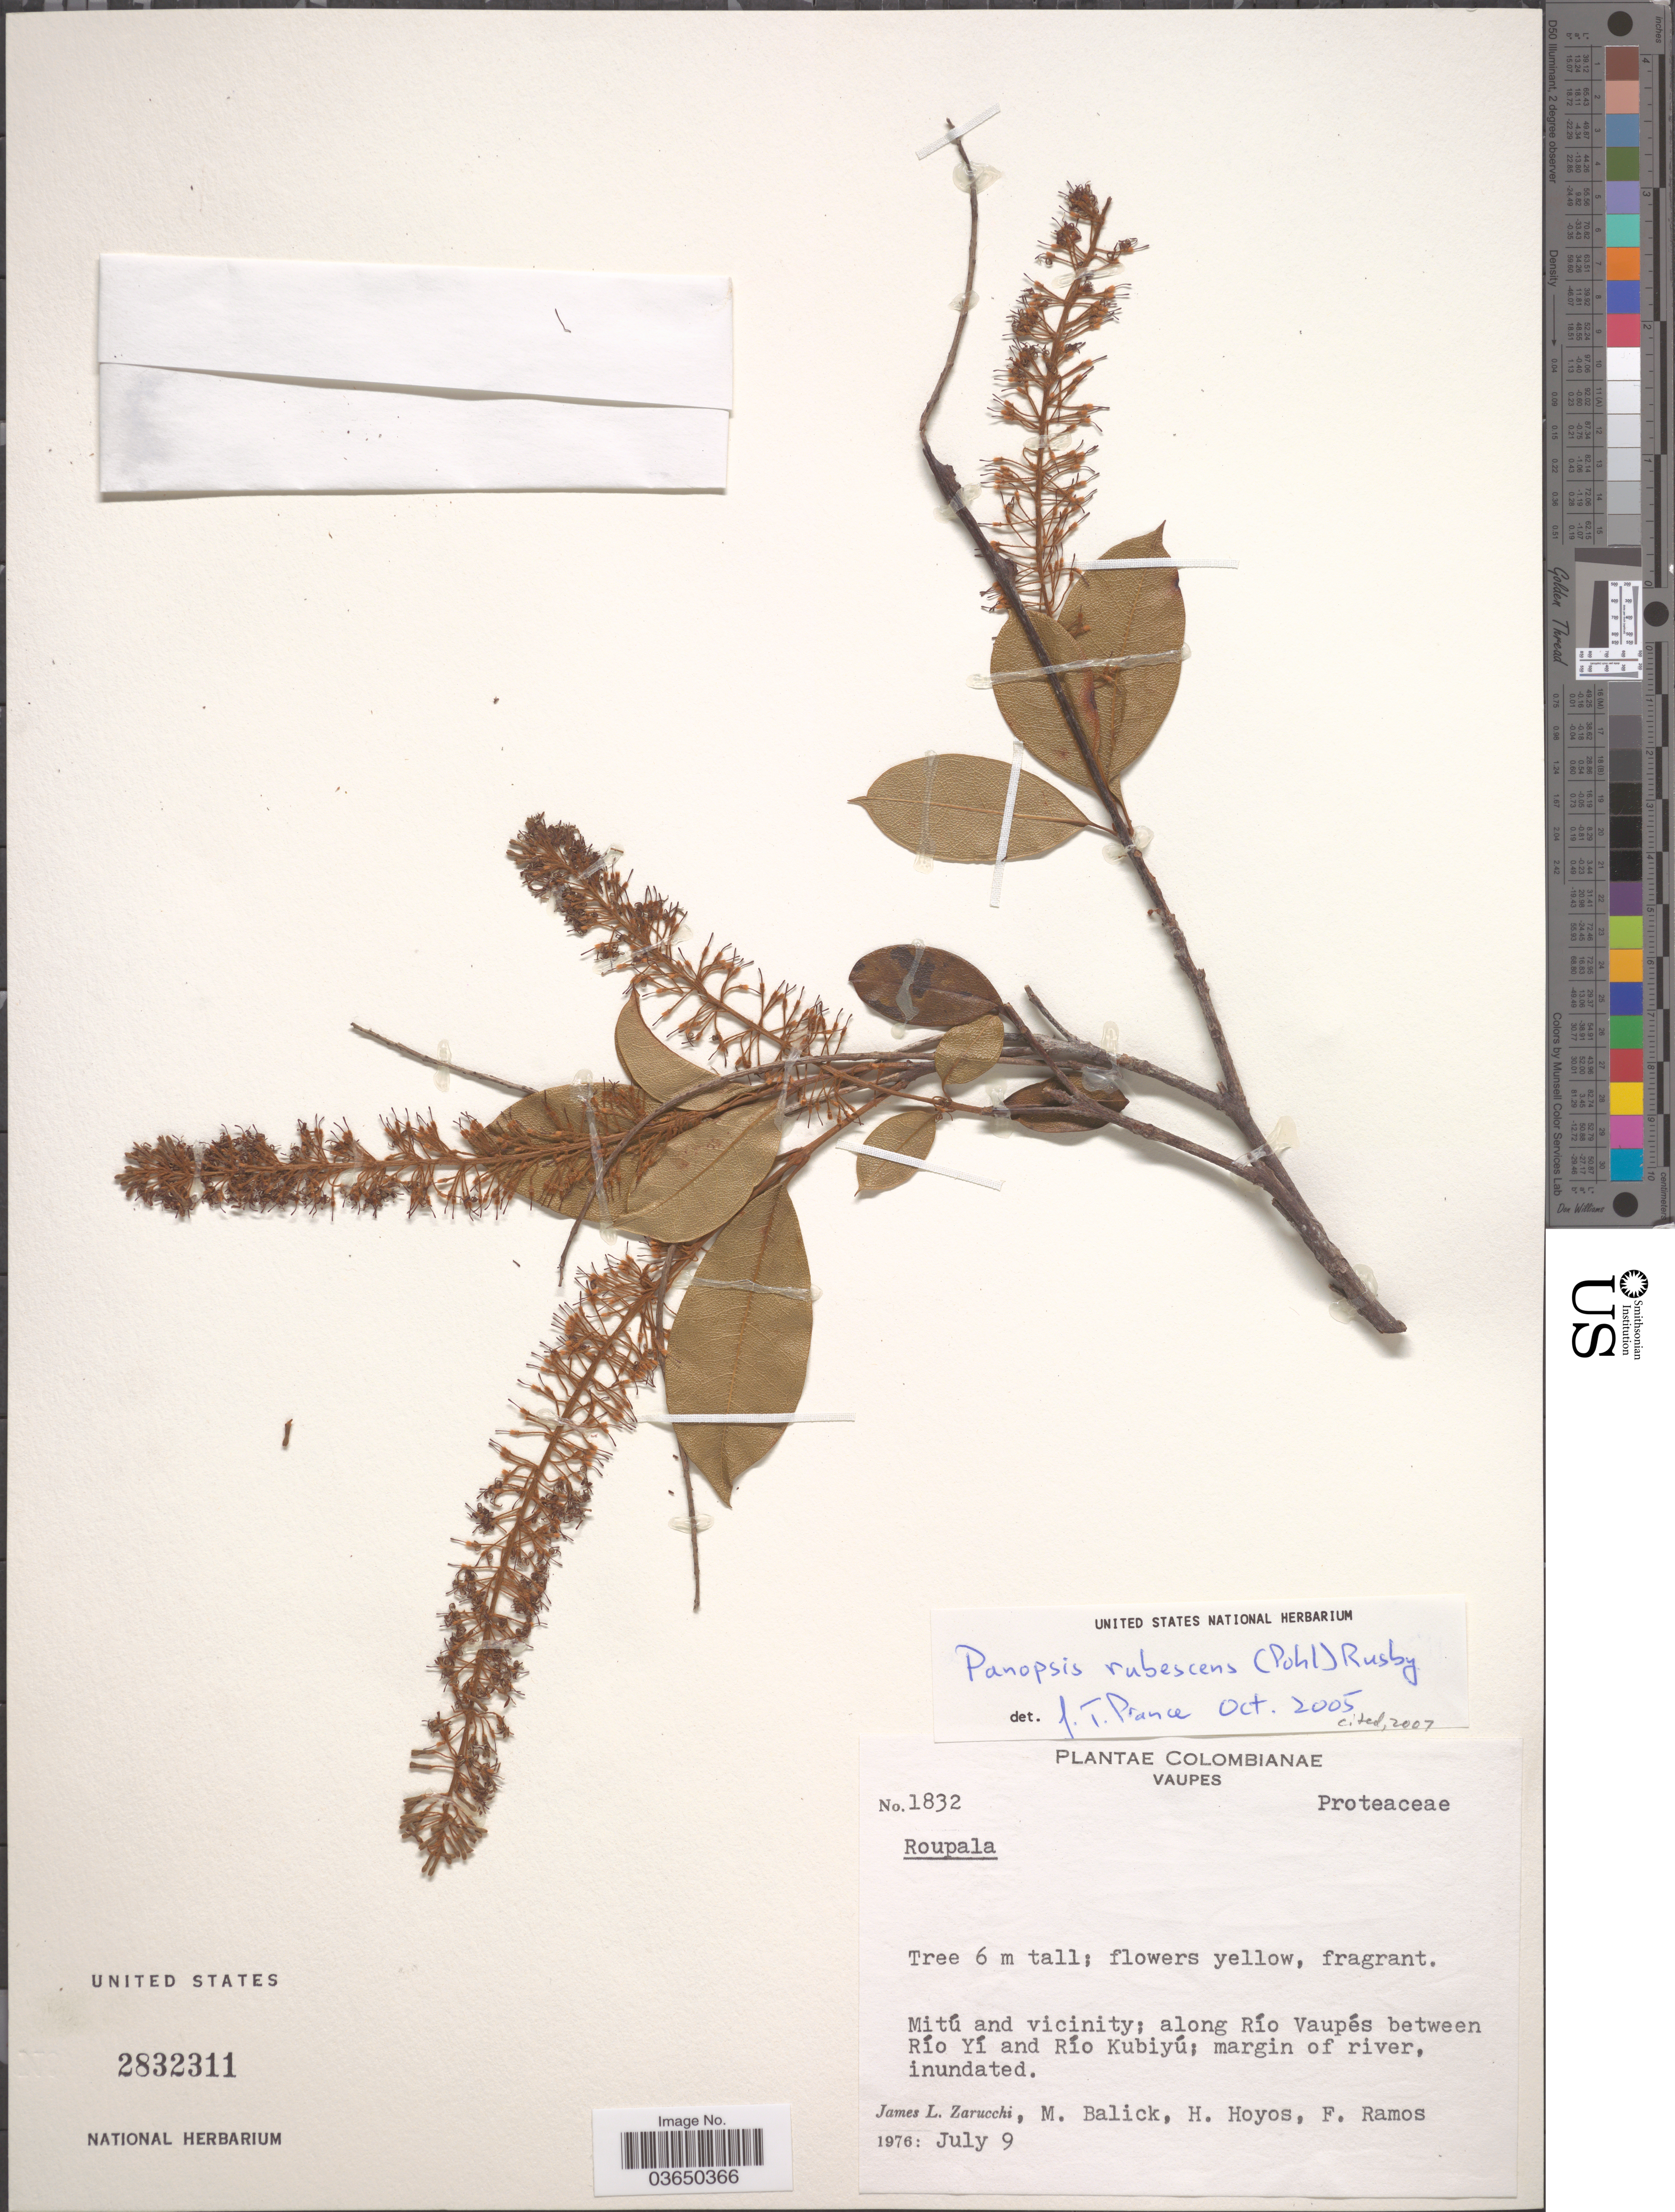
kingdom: Plantae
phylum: Tracheophyta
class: Magnoliopsida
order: Proteales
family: Proteaceae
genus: Panopsis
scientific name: Panopsis rubescens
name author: (Pohl) Pittier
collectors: J. L. Zarucchi, M. Balick, H. Hoyos & F. Ramos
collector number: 1832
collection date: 1976-07-09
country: Colombia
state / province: Vaupés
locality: Mitú and vicinity: along Río Vaupés between Río Yí and Río Kubiyú; margin of river.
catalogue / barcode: US 2832311